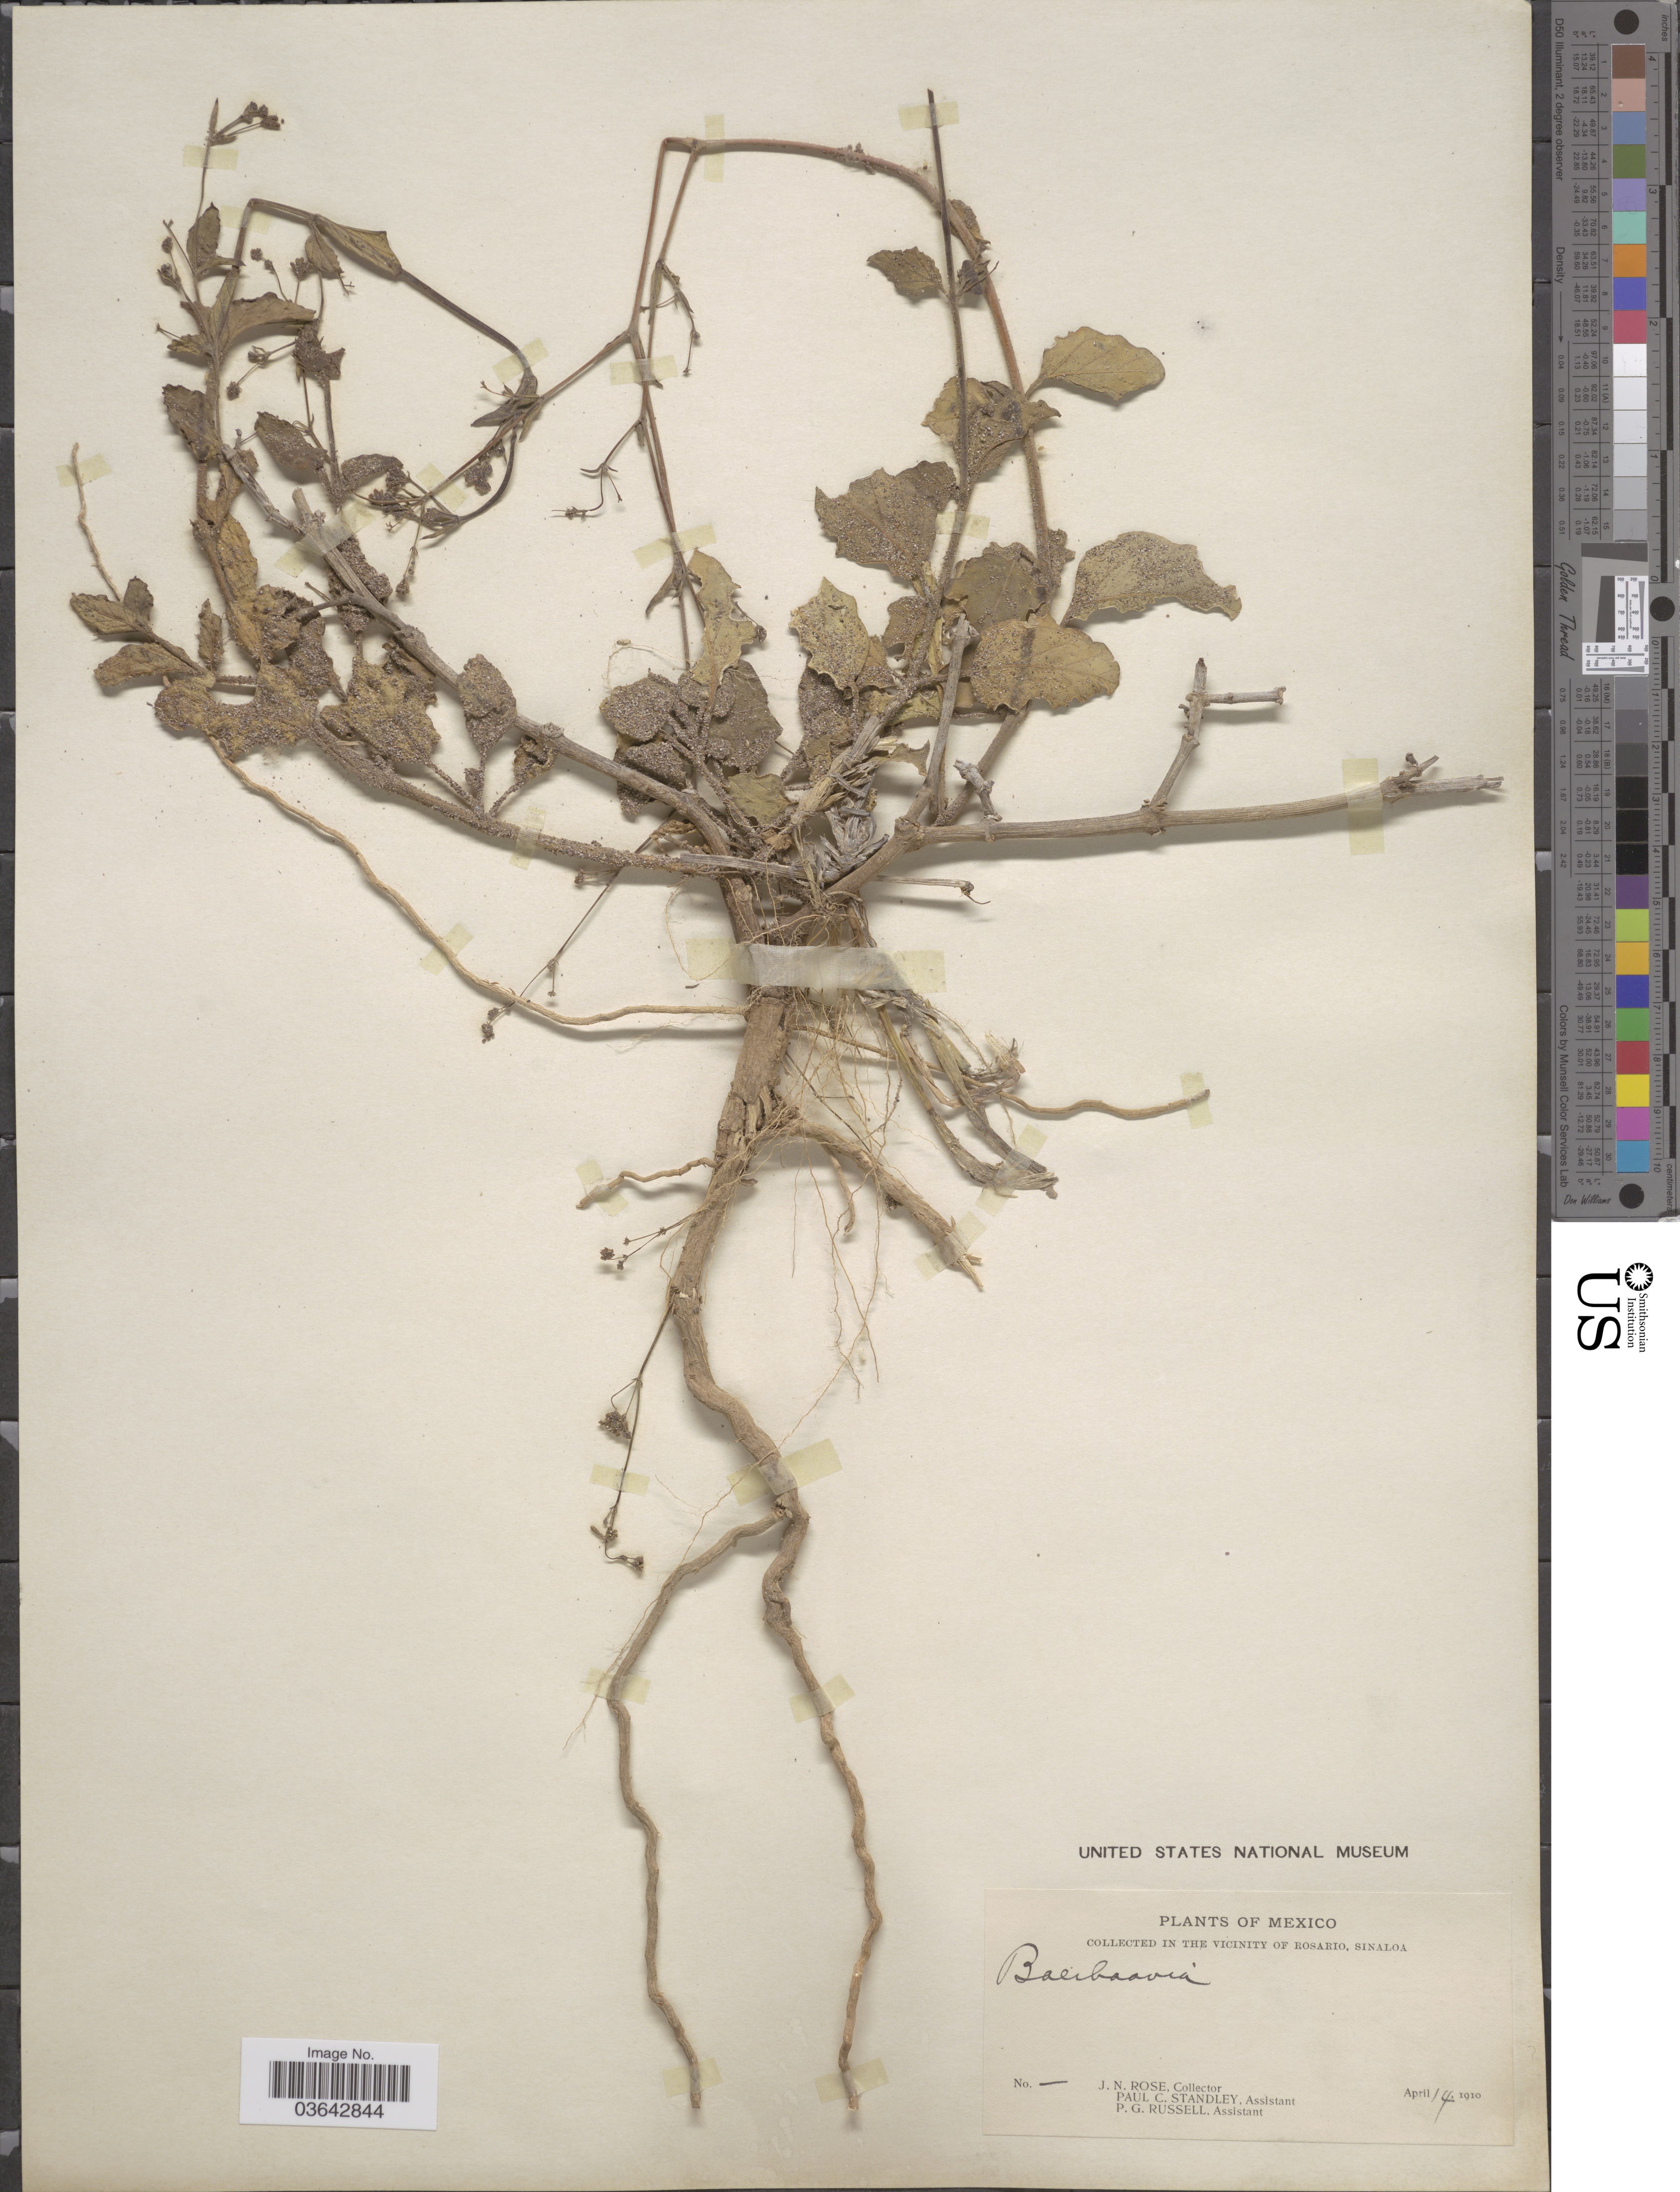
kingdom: Plantae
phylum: Tracheophyta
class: Magnoliopsida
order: Caryophyllales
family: Nyctaginaceae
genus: Boerhavia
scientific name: Boerhavia caribaea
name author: Jacq.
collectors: J. N. Rose, P. C. Standley & P. G. Russell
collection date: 1910-04-14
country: Mexico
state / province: Sinaloa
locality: In the vicinity of Rosario.